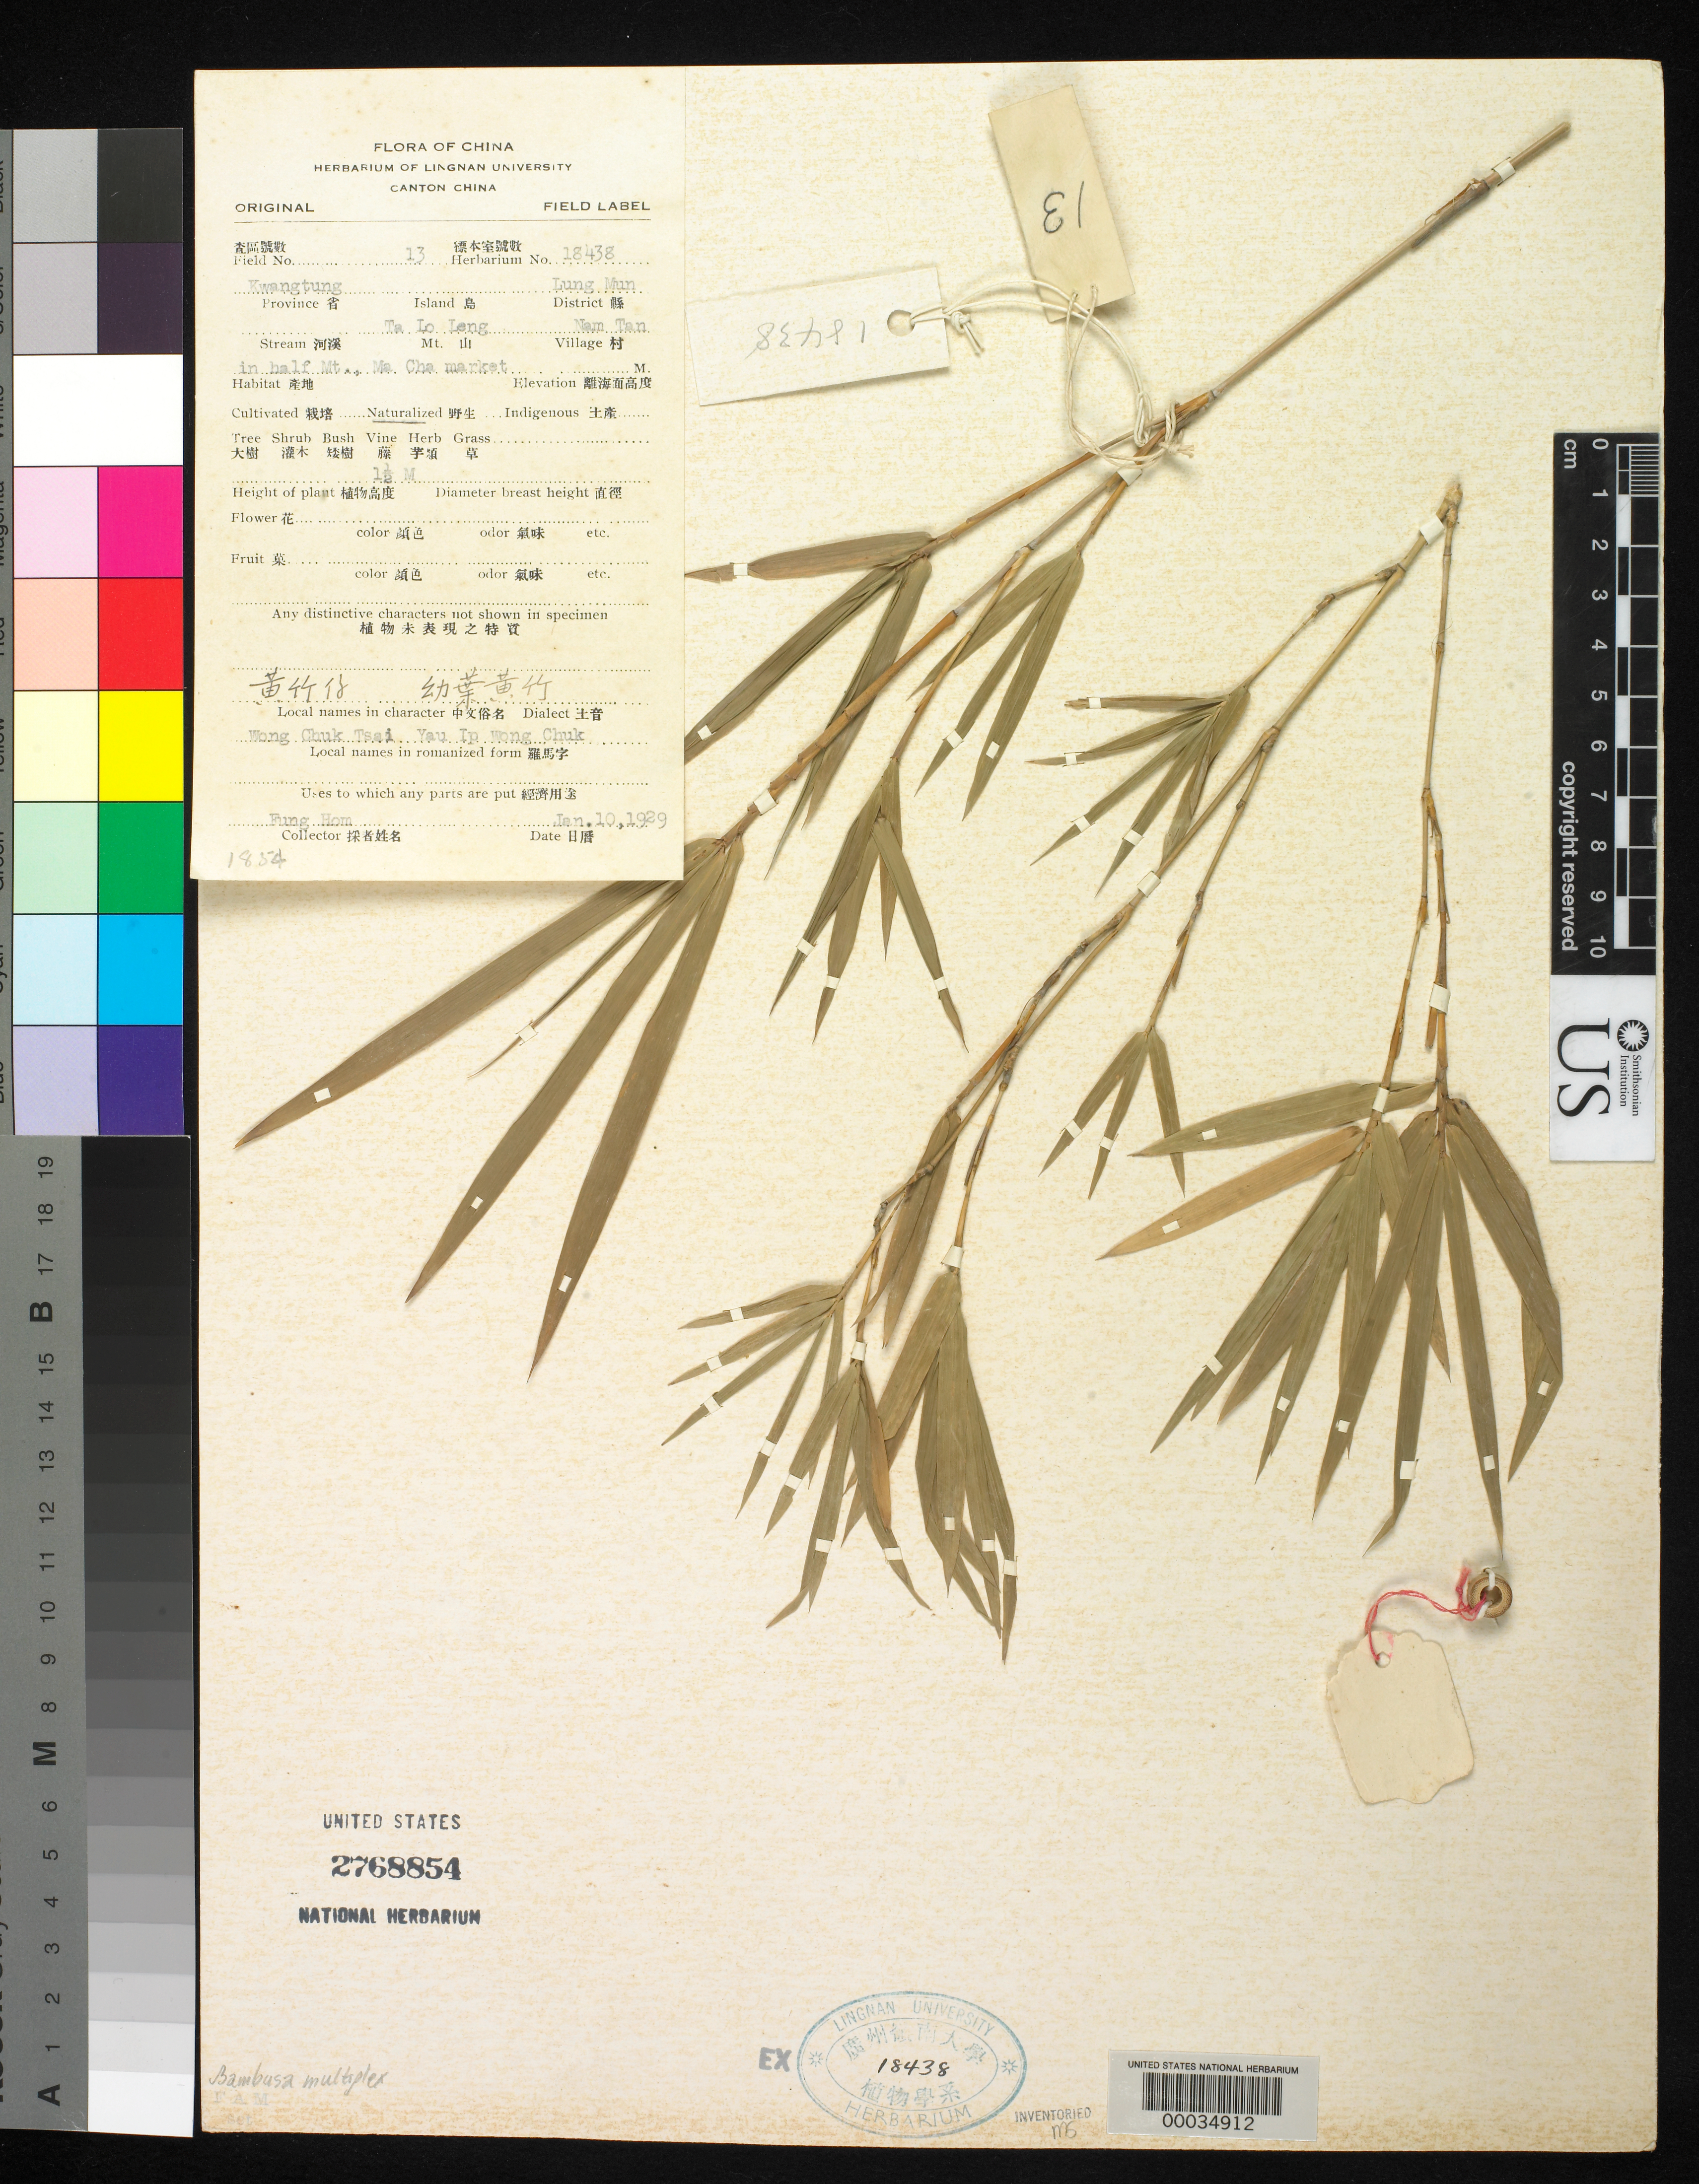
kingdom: Plantae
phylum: Tracheophyta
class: Liliopsida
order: Poales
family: Poaceae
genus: Bambusa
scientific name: Bambusa multiplex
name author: (Lour.) Raeusch. ex Schult. & Schult. f.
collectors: H. L. Fung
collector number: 13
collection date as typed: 10 Jan 1929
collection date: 1929-01-10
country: China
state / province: Jiangxi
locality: Lung mun, nam tan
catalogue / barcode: US 2768854